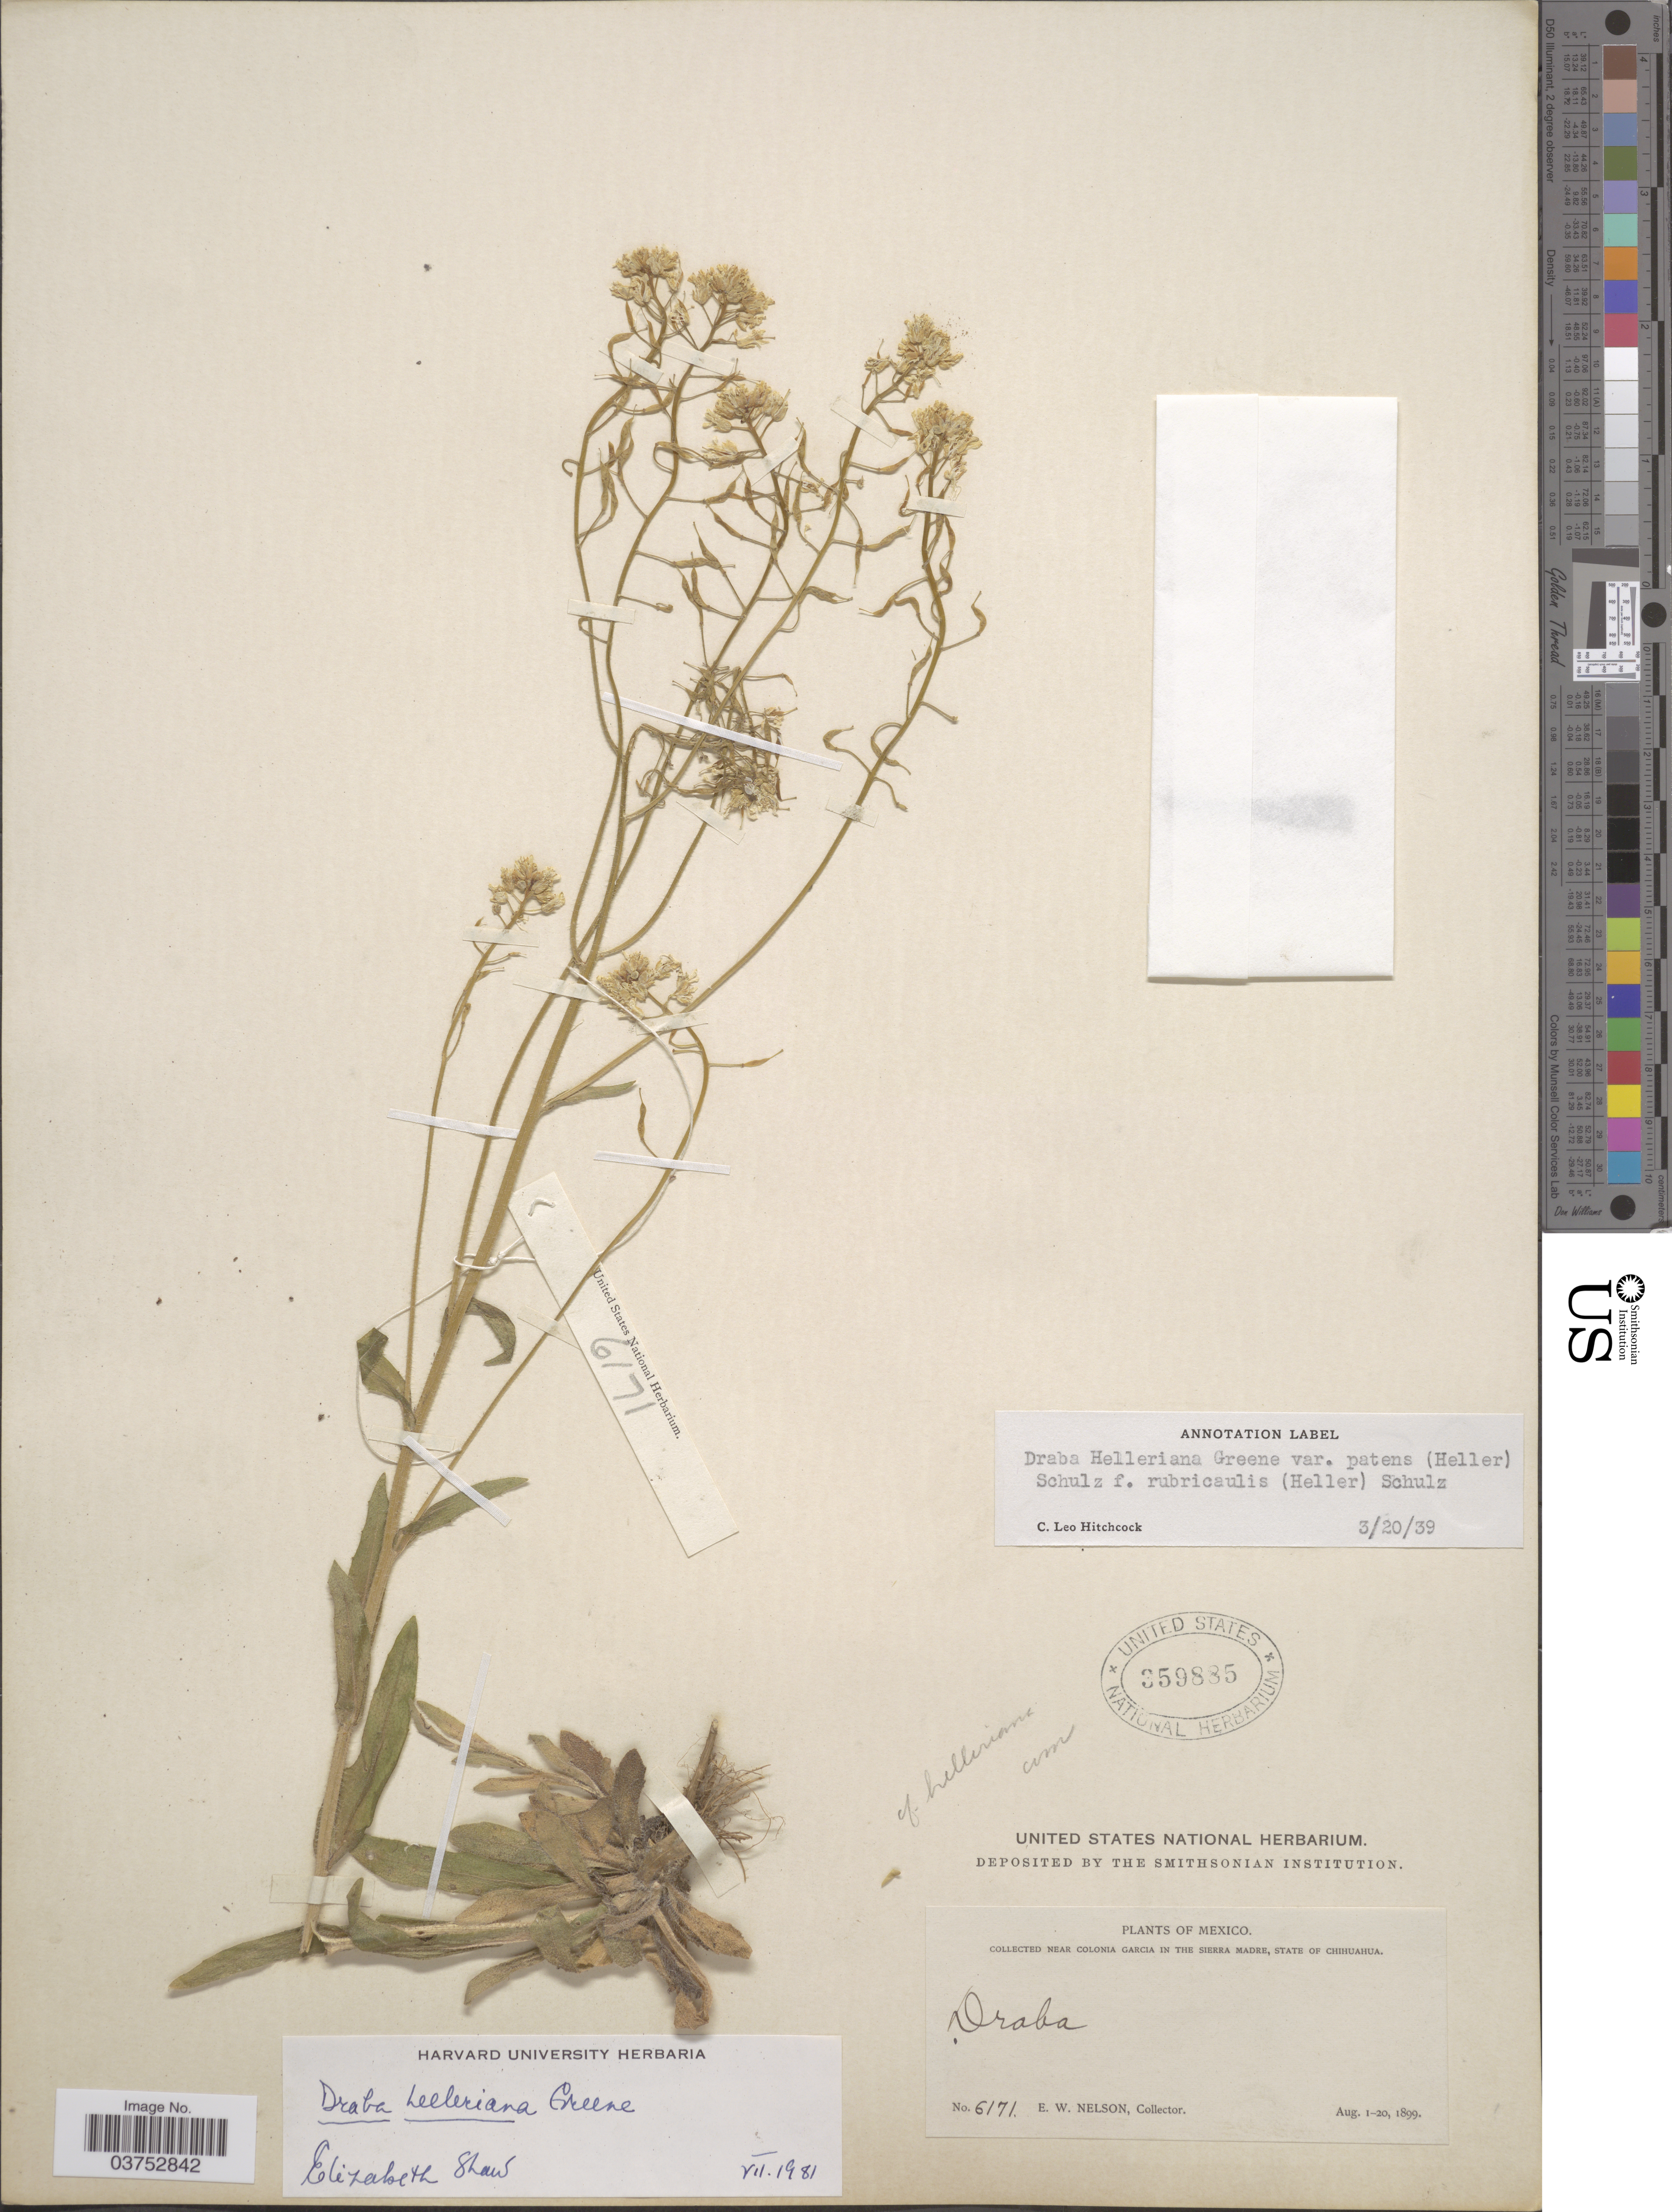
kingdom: Plantae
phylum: Tracheophyta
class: Magnoliopsida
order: Brassicales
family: Brassicaceae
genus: Draba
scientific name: Draba helleriana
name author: Greene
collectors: E. W. Nelson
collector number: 6171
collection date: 1899-08-01/1899-08-20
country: Mexico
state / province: Chihuahua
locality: Near Colonia Garcia in the Sierra Madre.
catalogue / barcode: US 359885